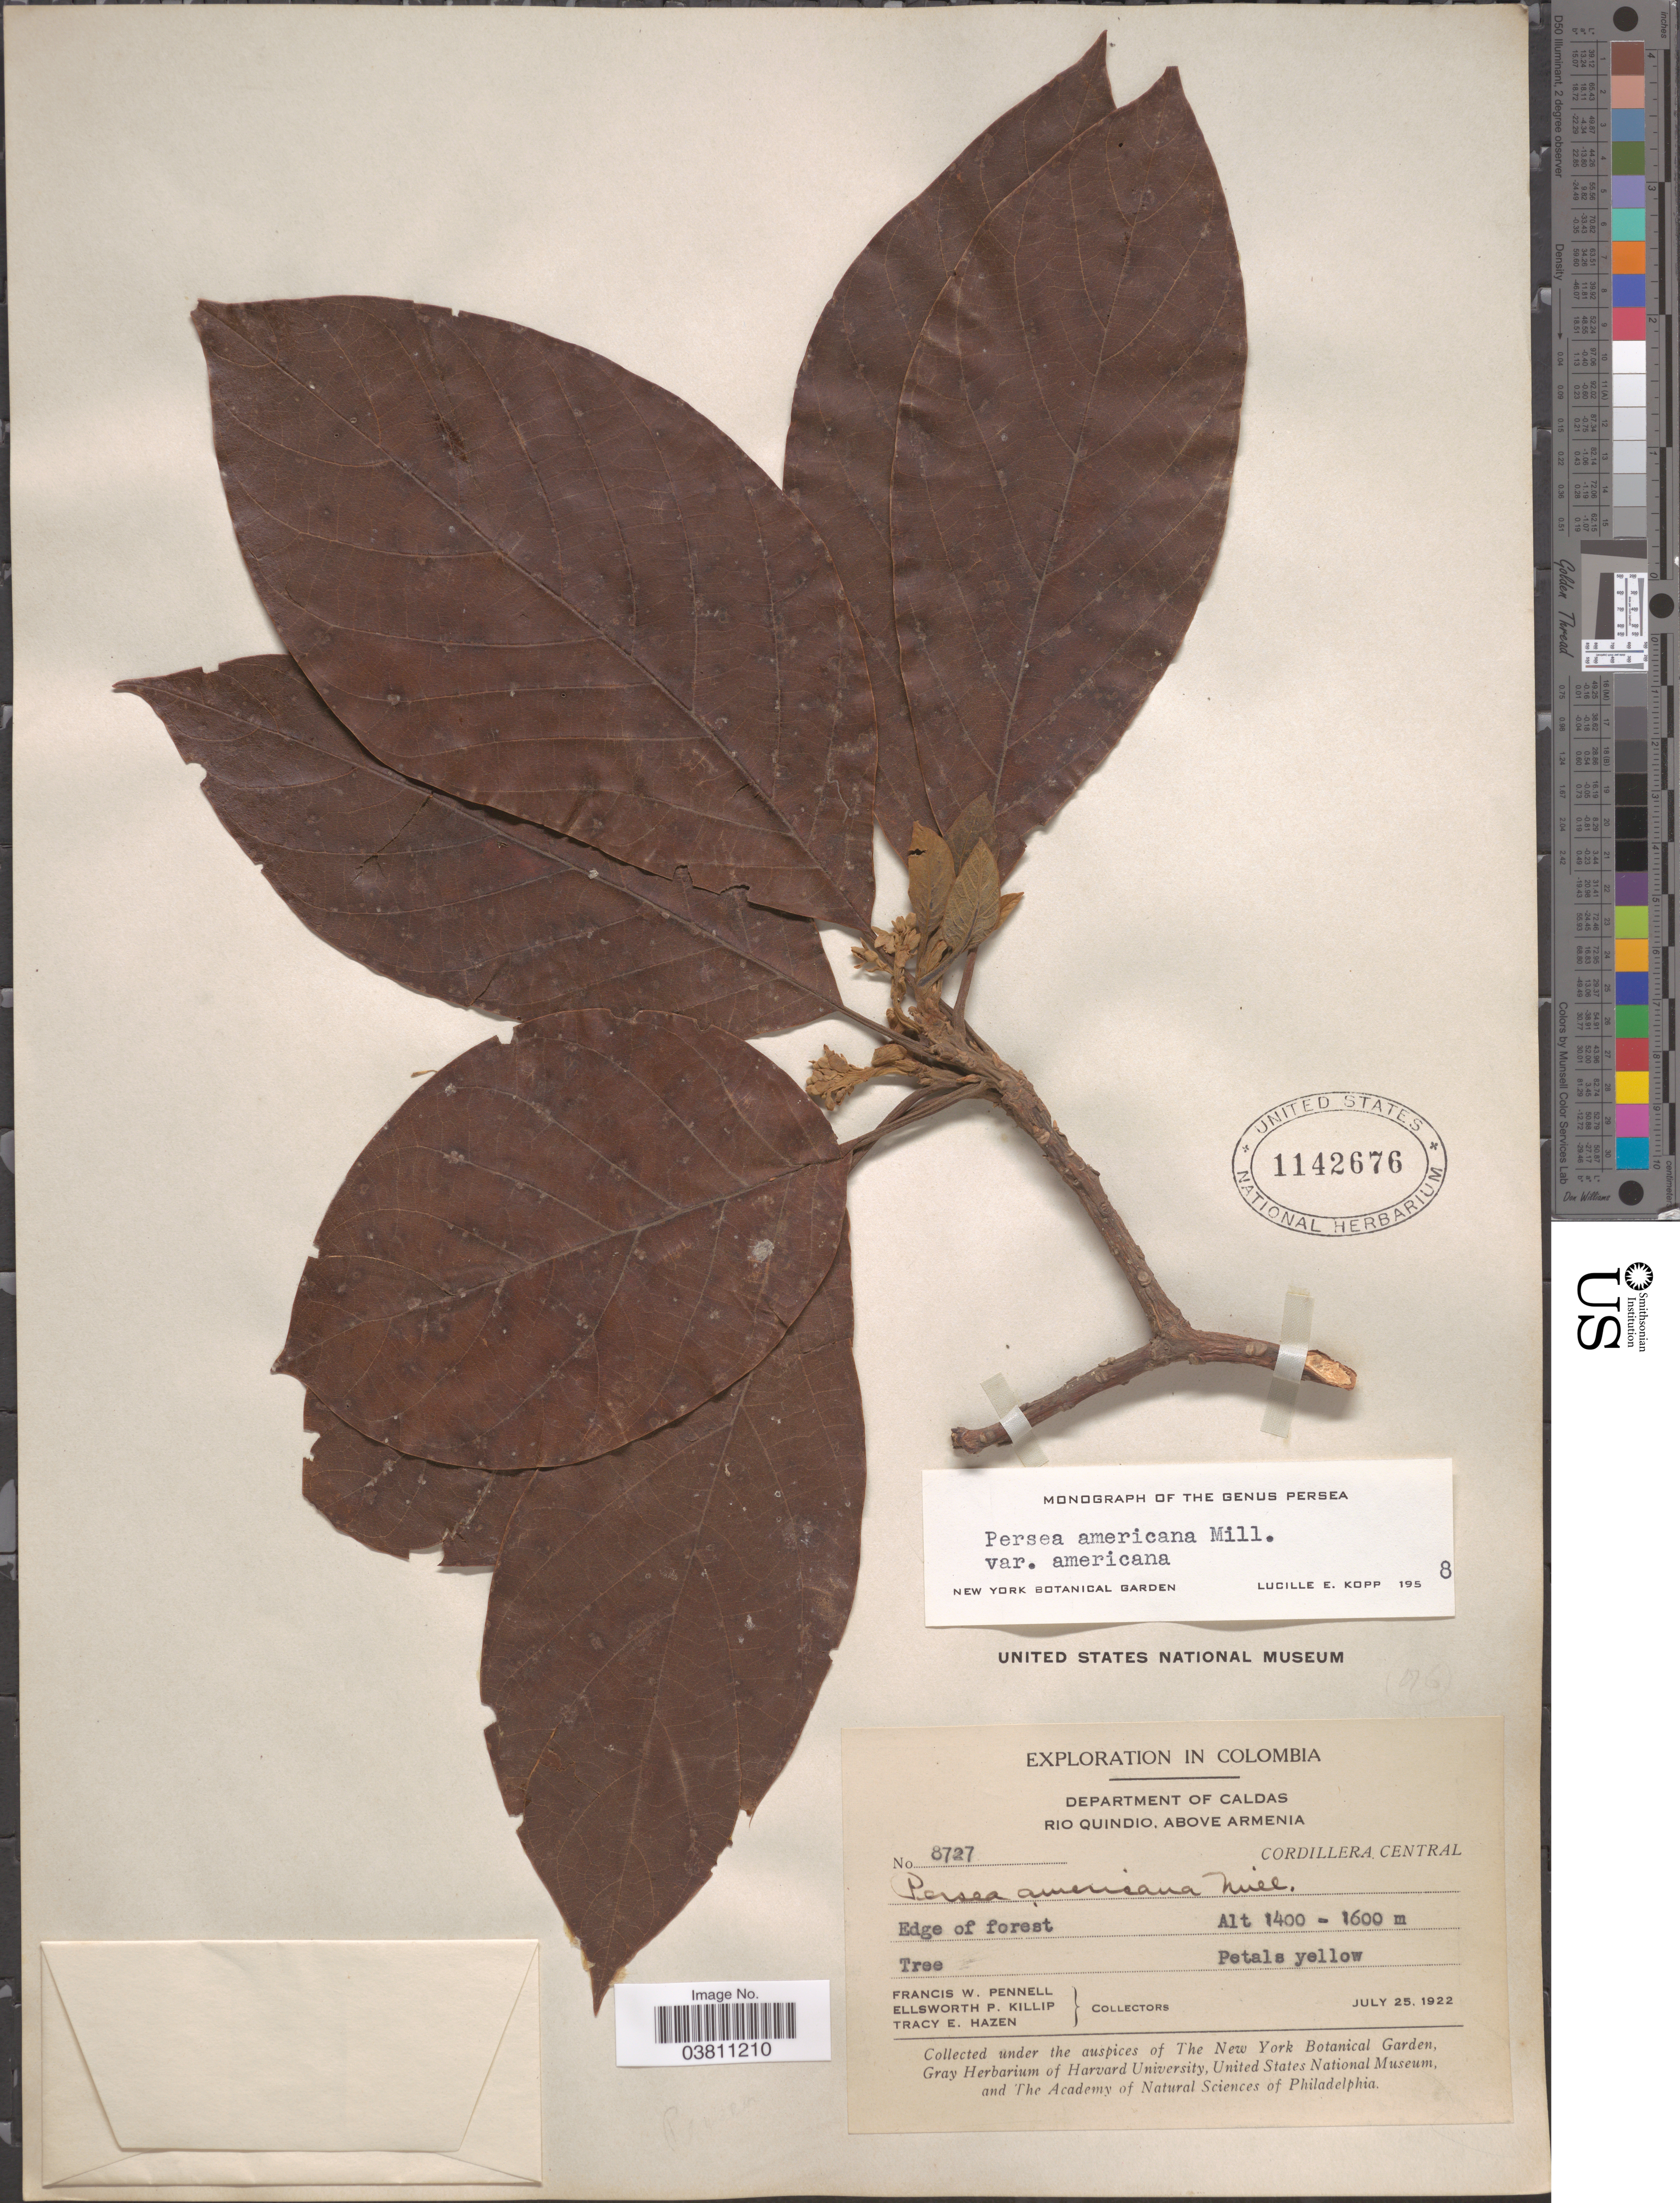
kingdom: Plantae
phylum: Tracheophyta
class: Magnoliopsida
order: Laurales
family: Lauraceae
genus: Persea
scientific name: Persea americana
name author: Mill.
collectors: F. W. Pennell, E. P. Killip & T. E. Hazen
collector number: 8727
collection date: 1922-07-25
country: Colombia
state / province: Caldas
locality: Department of Caldas. Rio Quindio, above Armenia. Cordillera Central.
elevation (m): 1400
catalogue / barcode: US 1142676